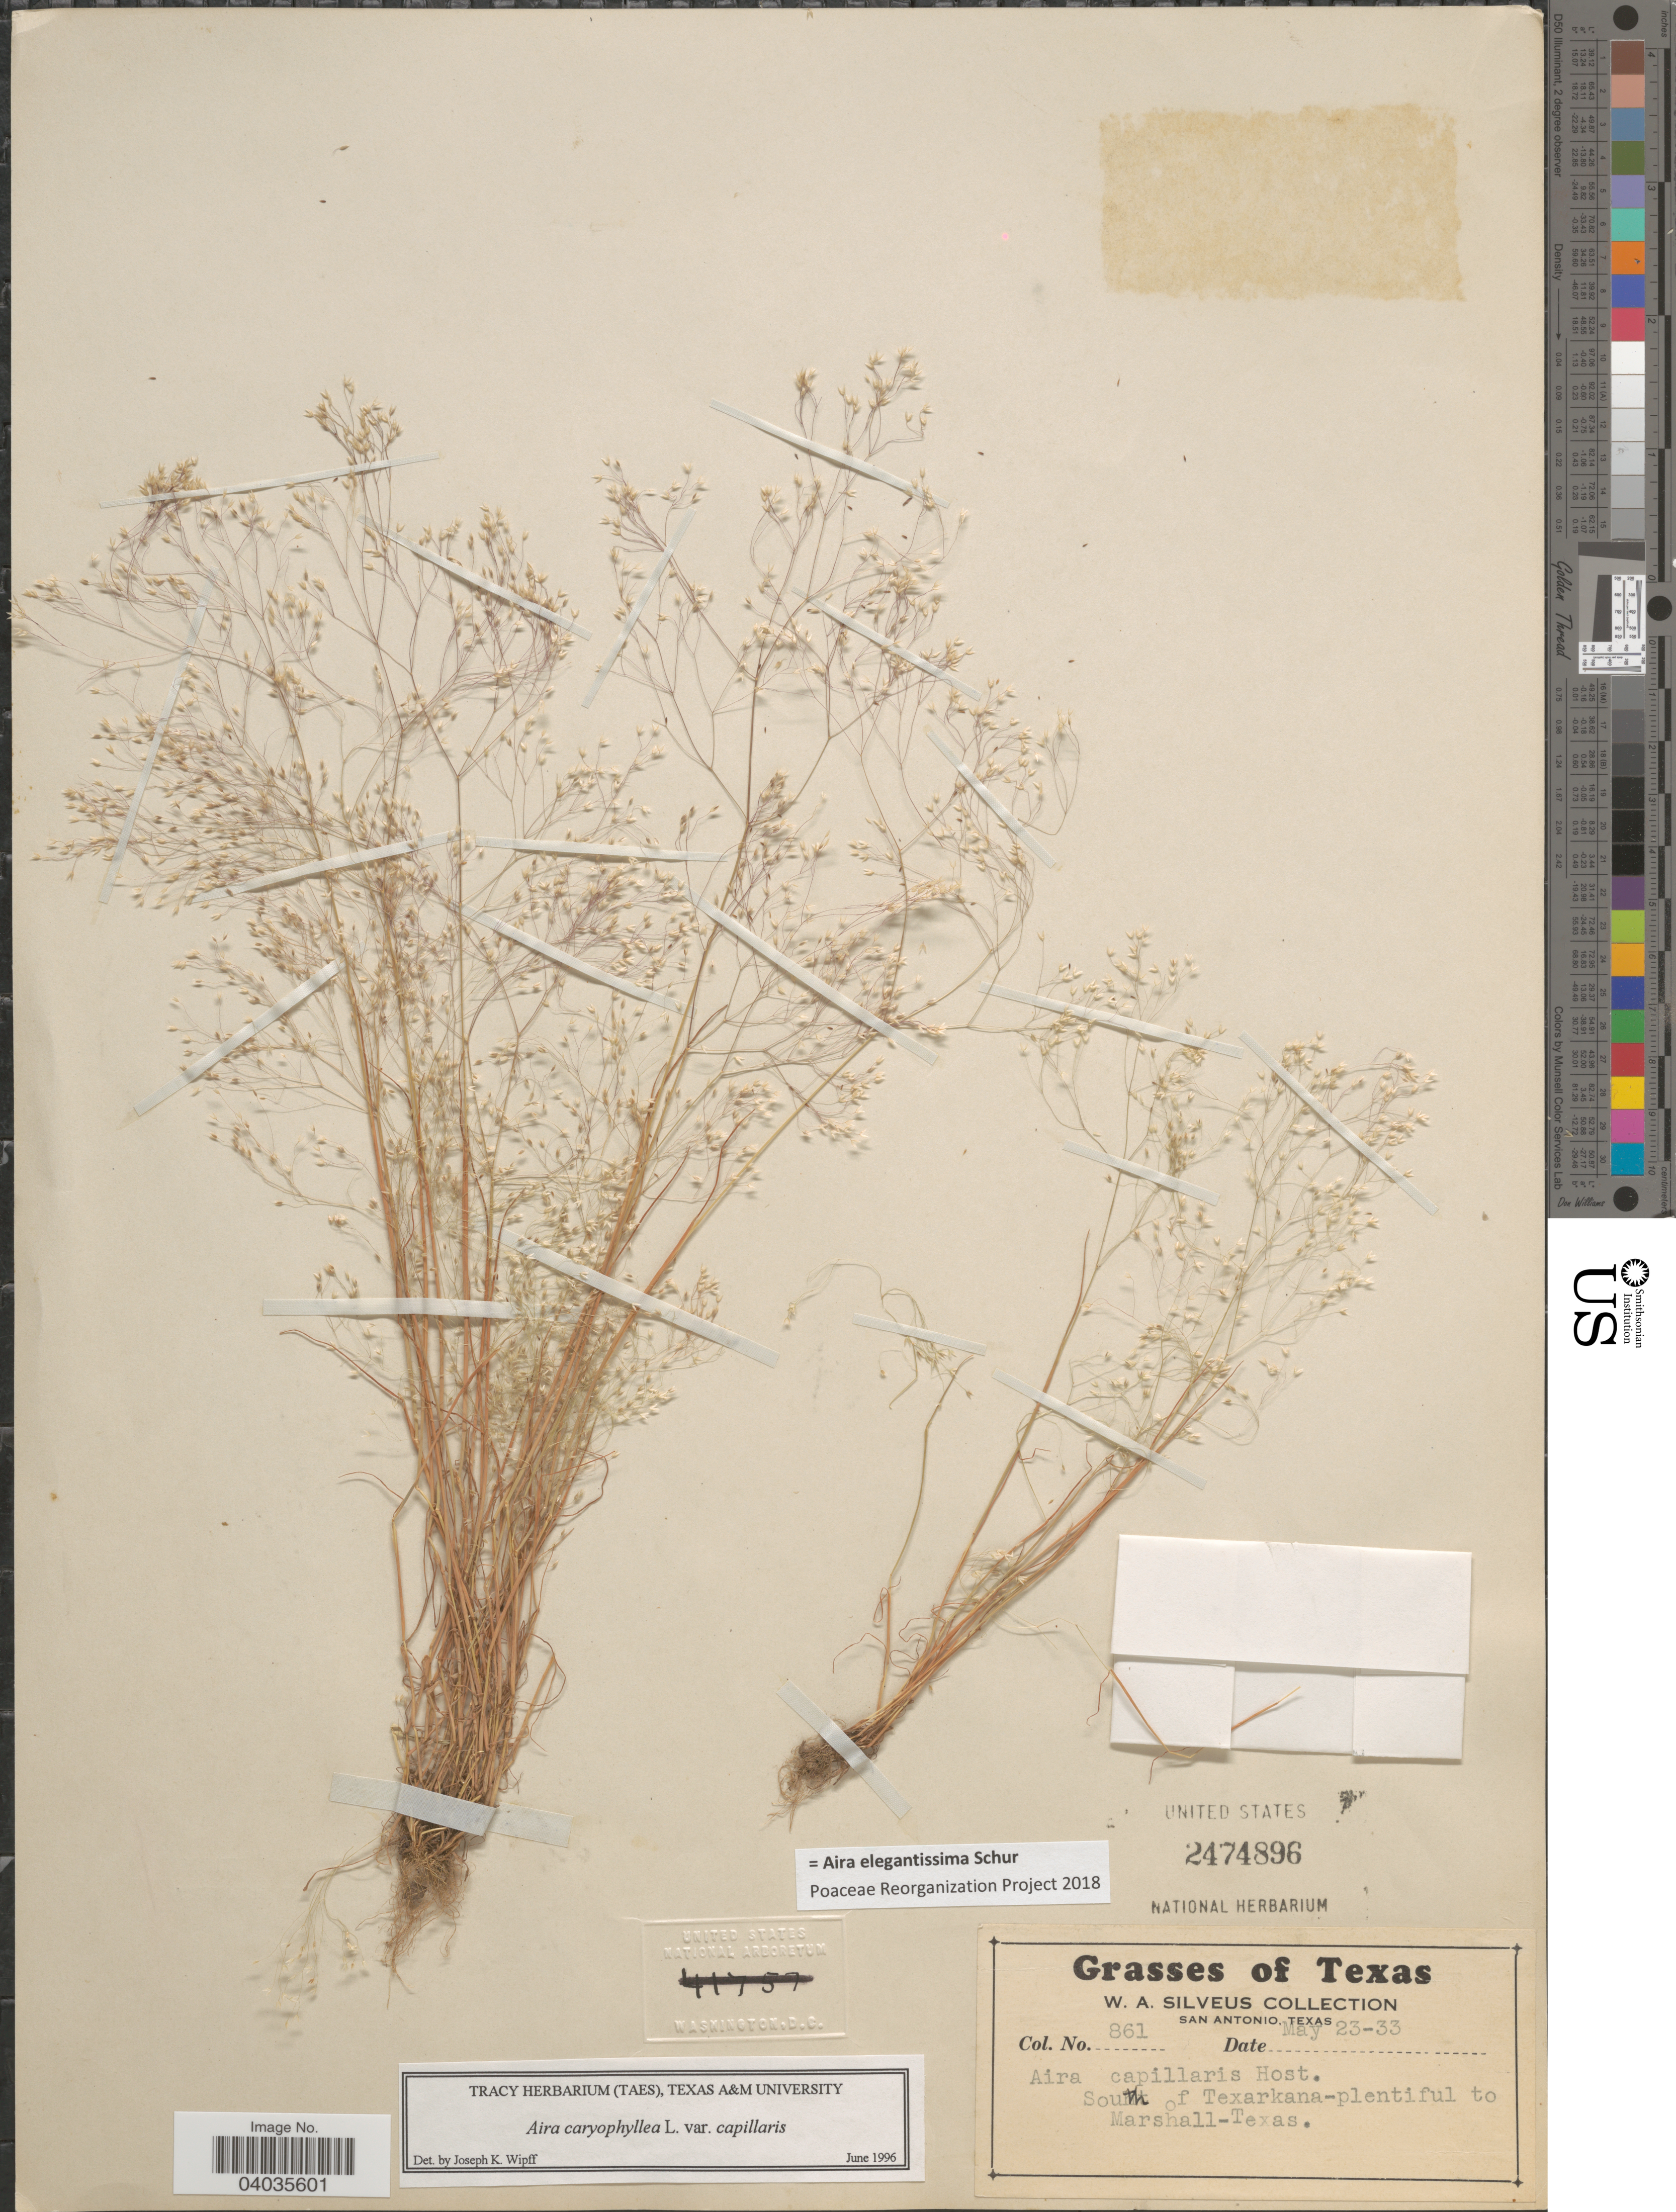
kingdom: Plantae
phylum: Tracheophyta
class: Liliopsida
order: Poales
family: Poaceae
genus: Aira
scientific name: Aira elegantissima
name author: Schur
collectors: W. Silveus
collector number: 861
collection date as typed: Transcribed d/m/y: 23/5/33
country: United States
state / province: Texas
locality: South of Texarkana-plentiful to Marshall-Texas.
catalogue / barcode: US 2474896